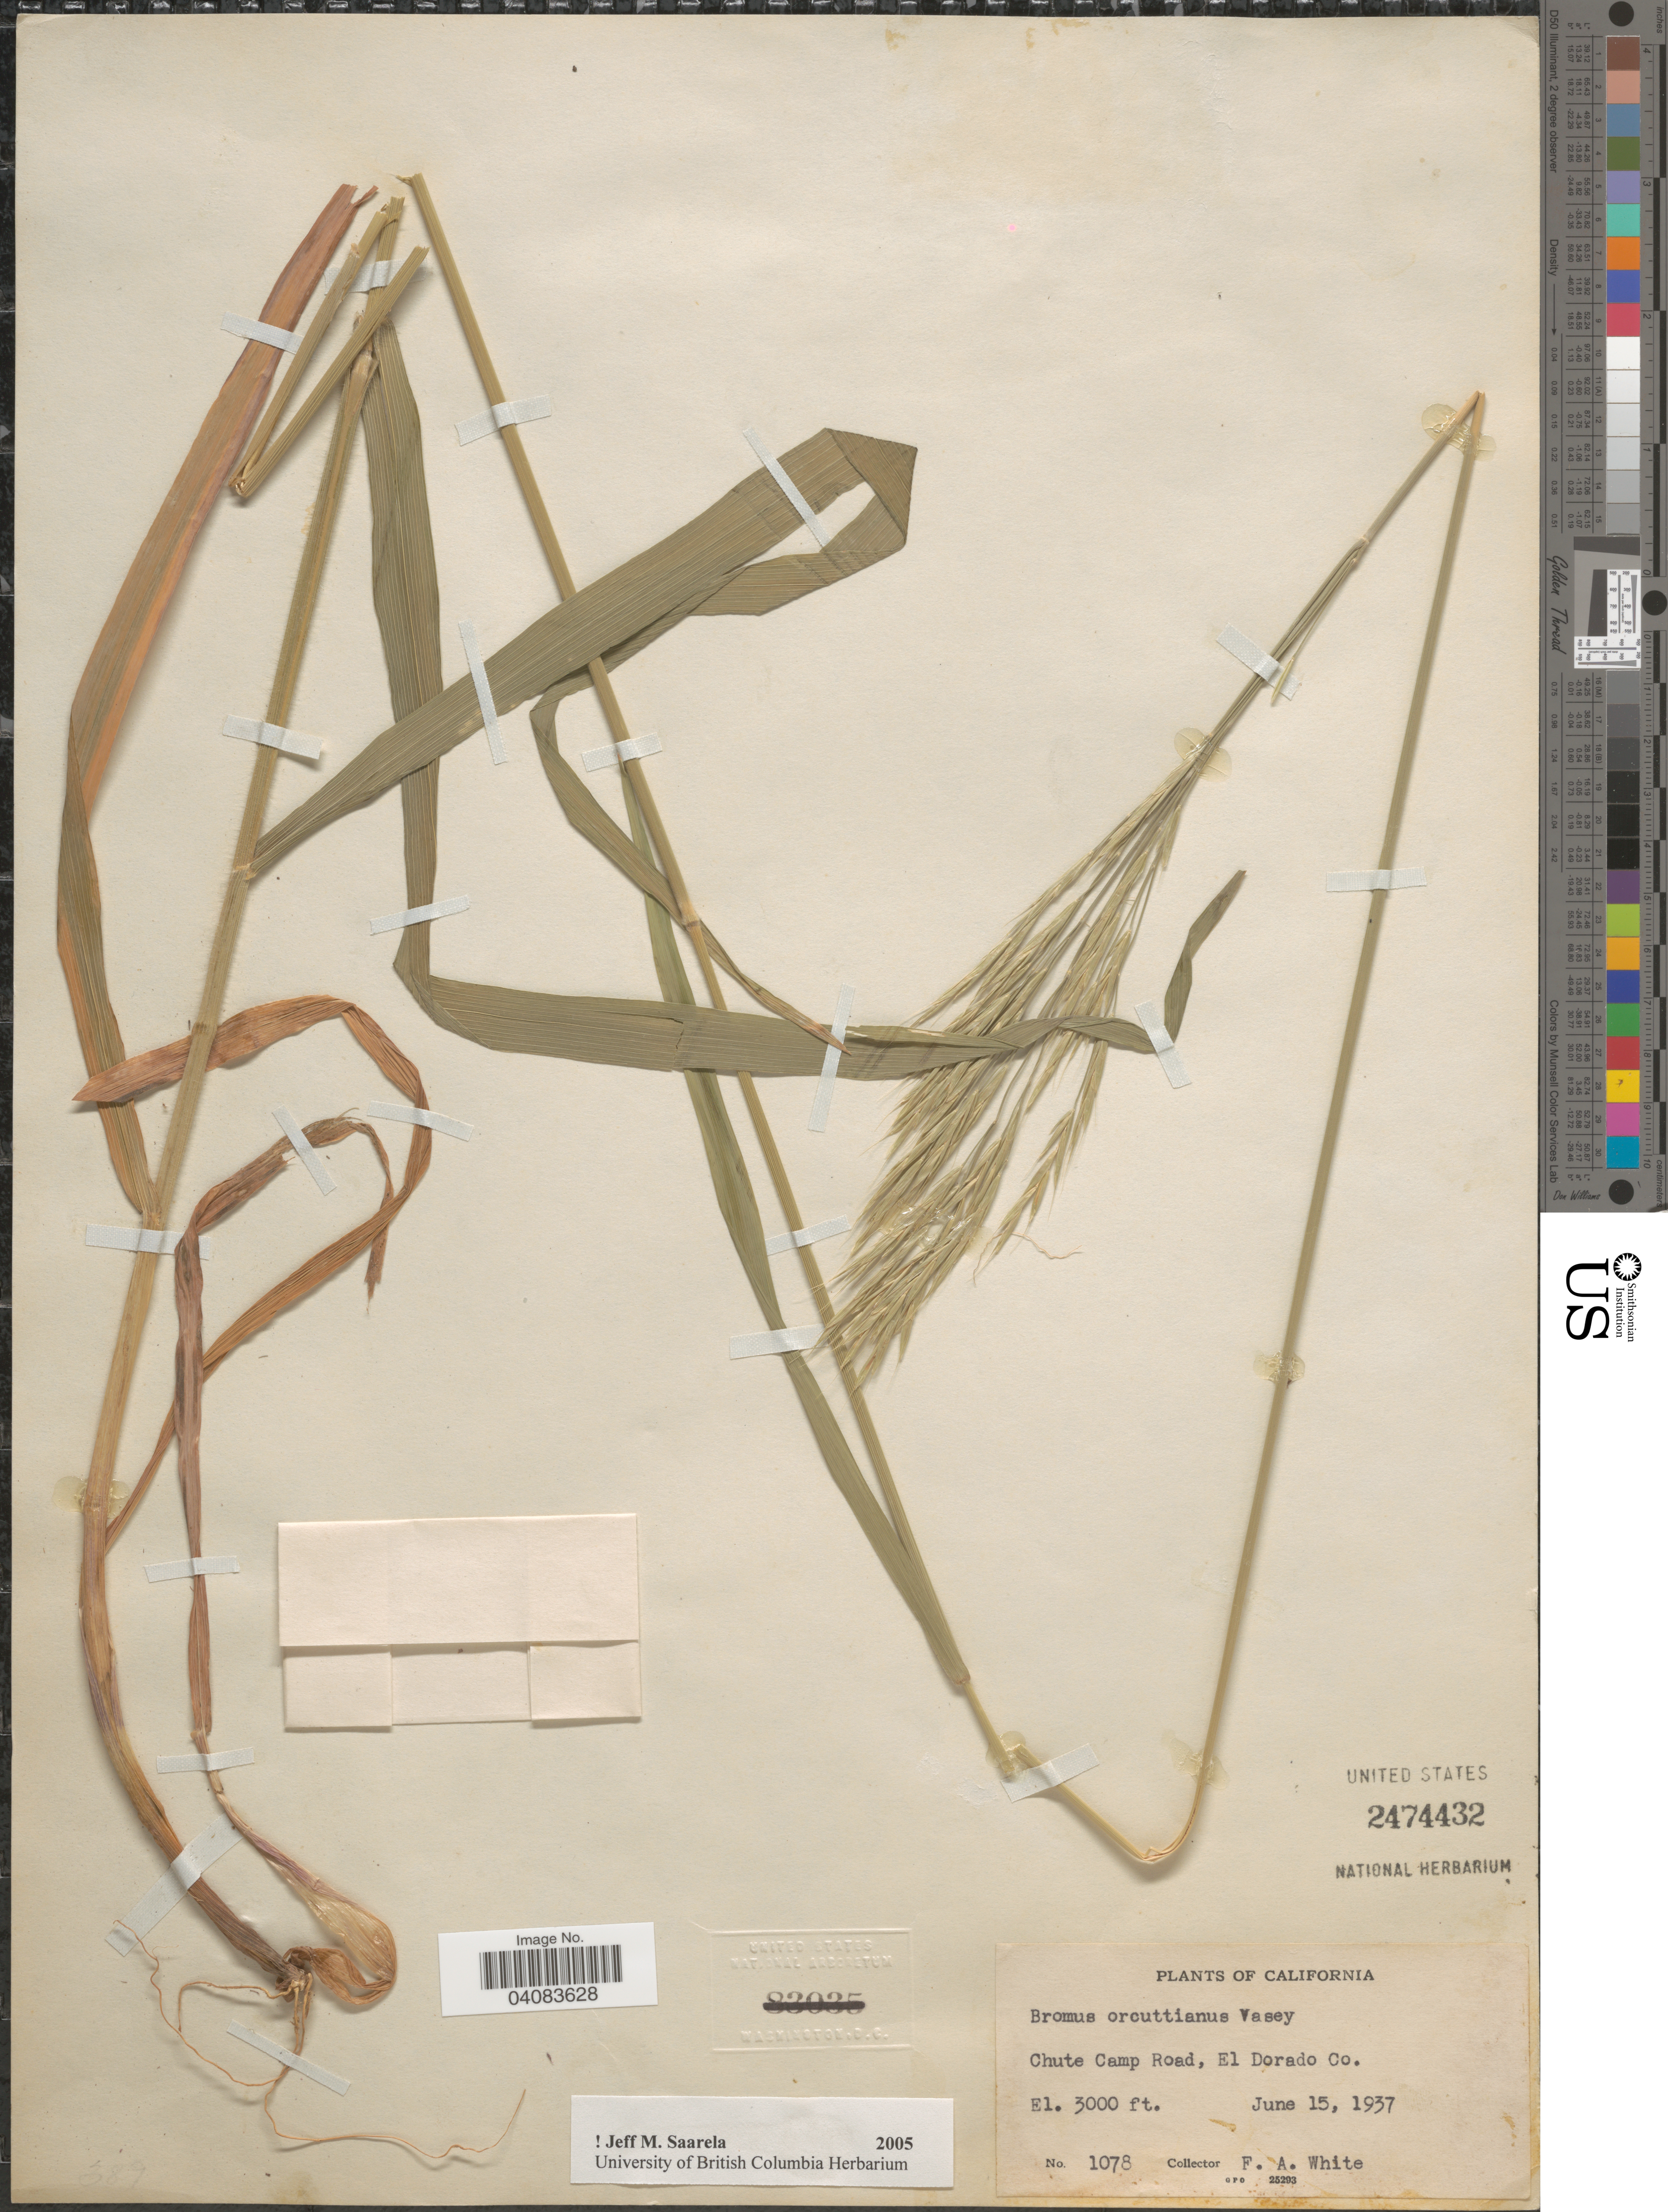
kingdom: Plantae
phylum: Tracheophyta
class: Liliopsida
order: Poales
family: Poaceae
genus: Bromus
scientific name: Bromus orcuttianus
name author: Vasey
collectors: F. White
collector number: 1078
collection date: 1937-06-15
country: United States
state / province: California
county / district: El Dorado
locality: Chute Camp Road, El Dorado Co.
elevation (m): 914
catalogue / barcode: US 2474432